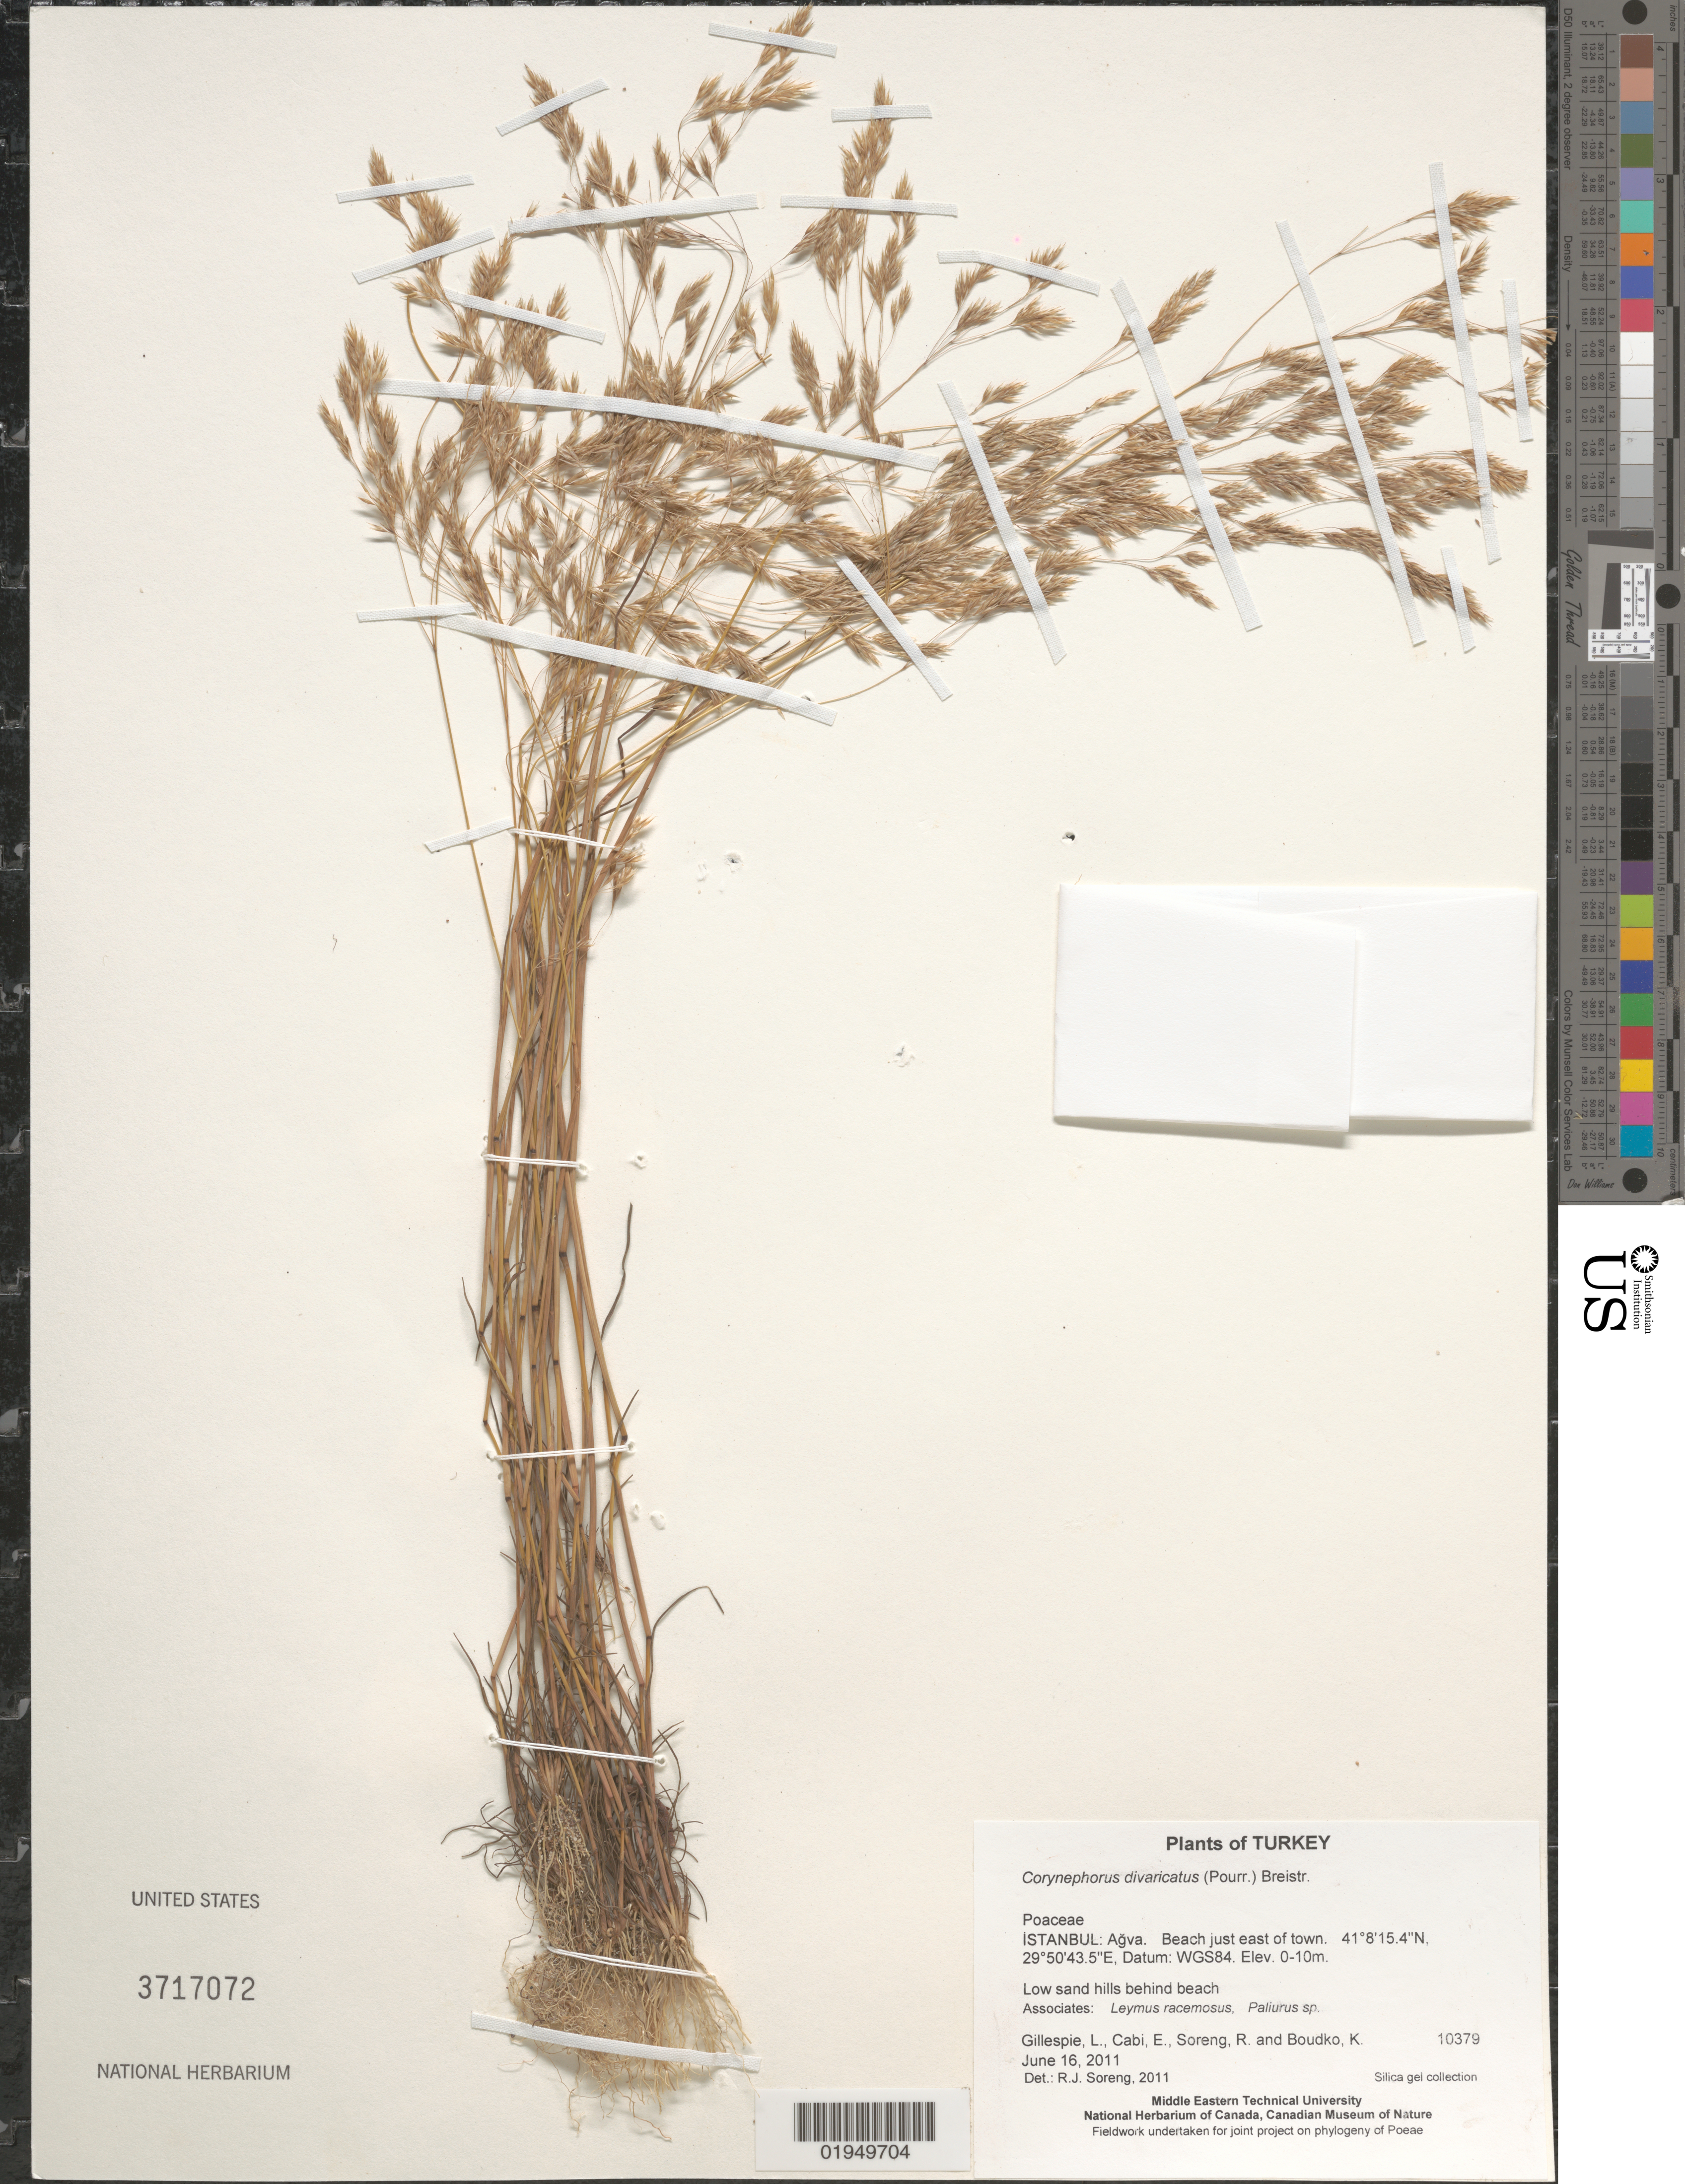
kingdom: Plantae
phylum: Tracheophyta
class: Liliopsida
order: Poales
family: Poaceae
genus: Corynephorus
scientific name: Corynephorus divaricatus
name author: (Pourr.) Breistroffer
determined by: Soreng, Robert J., Research Associate (BOT), Smithsonian Institution - National Museum of Natural History (UNITED STATES)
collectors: L. J. Gillespie, E. Cabi, R. J. Soreng & K. Boudko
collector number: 10379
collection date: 2011-06-16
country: Turkey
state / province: Istanbul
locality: Agva. Beach just east of town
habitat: Low sand hills behind beach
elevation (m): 0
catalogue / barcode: US 3717072